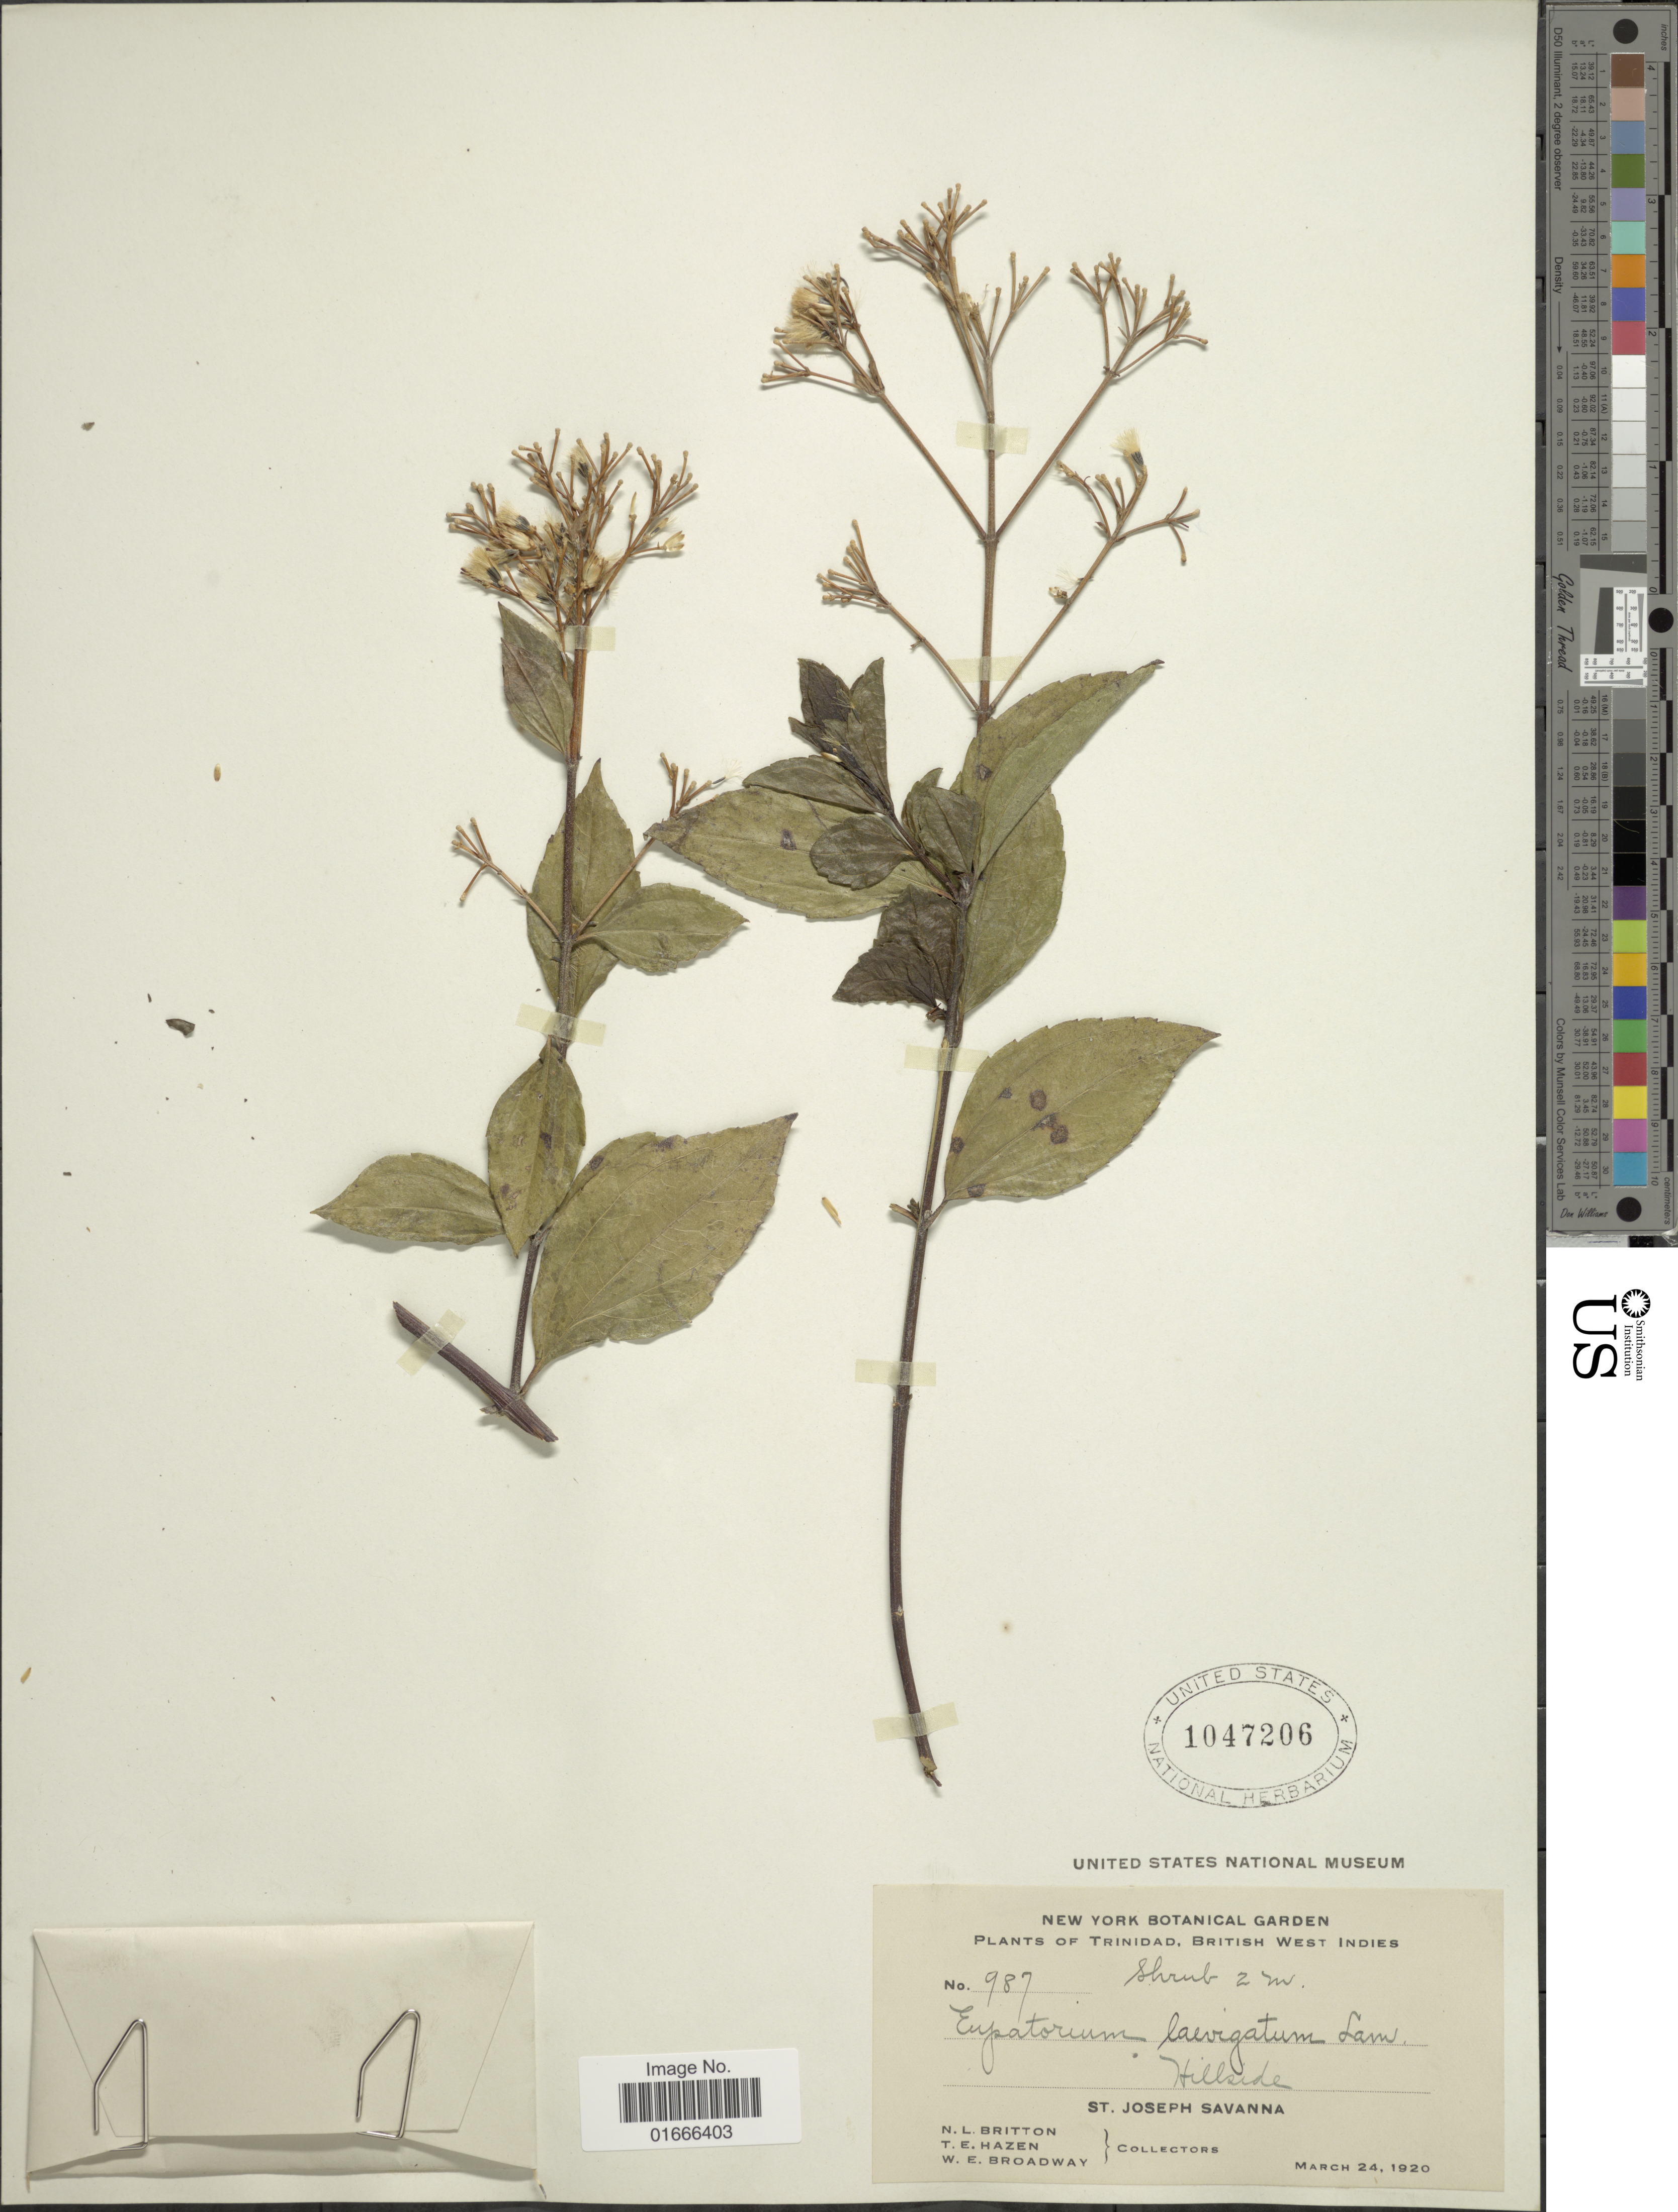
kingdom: Plantae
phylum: Tracheophyta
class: Magnoliopsida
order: Asterales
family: Asteraceae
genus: Chromolaena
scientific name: Chromolaena laevigata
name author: (Lam.) R.M. King & H. Rob.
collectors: N. Britton, T. E. Hazen & W. E. Broadway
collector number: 987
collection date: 1920-03-24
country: Trinidad and Tobago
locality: Trinidad, British West Indies, St. Joseph Savanna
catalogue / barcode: US 1047206